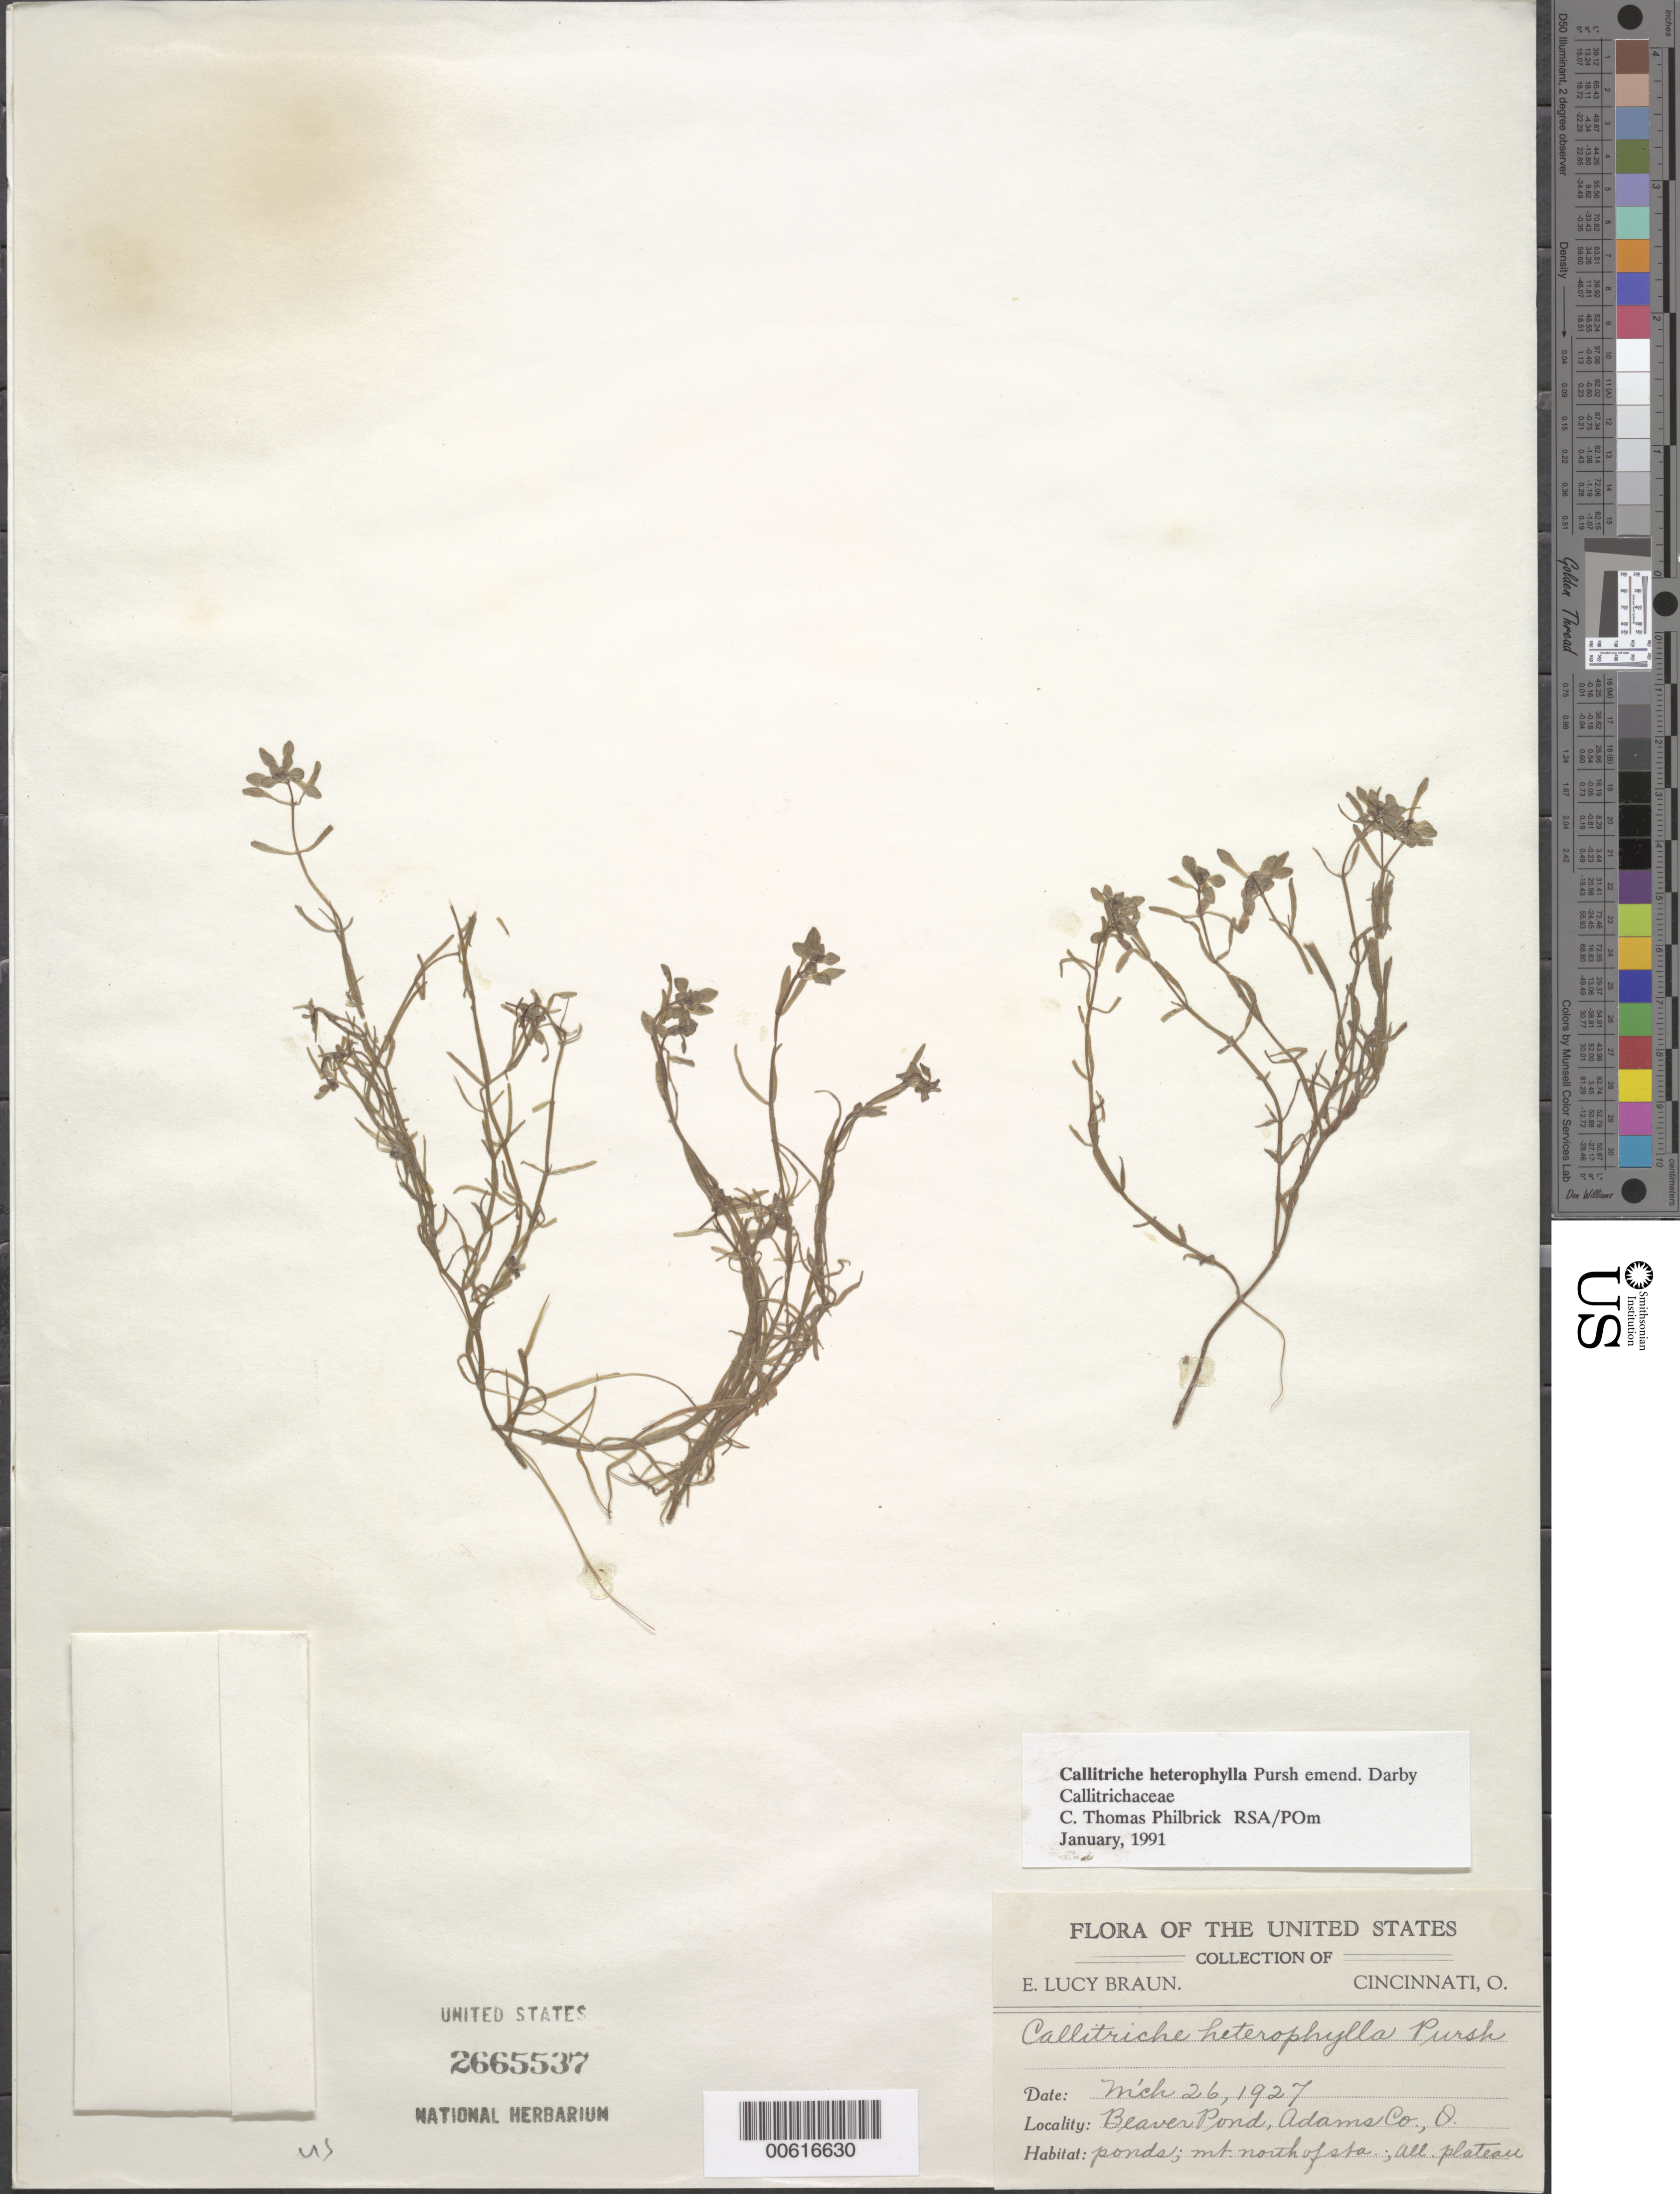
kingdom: Plantae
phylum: Tracheophyta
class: Magnoliopsida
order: Lamiales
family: Plantaginaceae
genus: Callitriche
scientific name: Callitriche heterophylla Pursh emend. Darby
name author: Pursh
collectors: E. L. Braun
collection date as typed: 26 Mar 1927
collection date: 1927-03-26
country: United States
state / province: Ohio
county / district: Adams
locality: Beaver Pond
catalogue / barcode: US 2665537